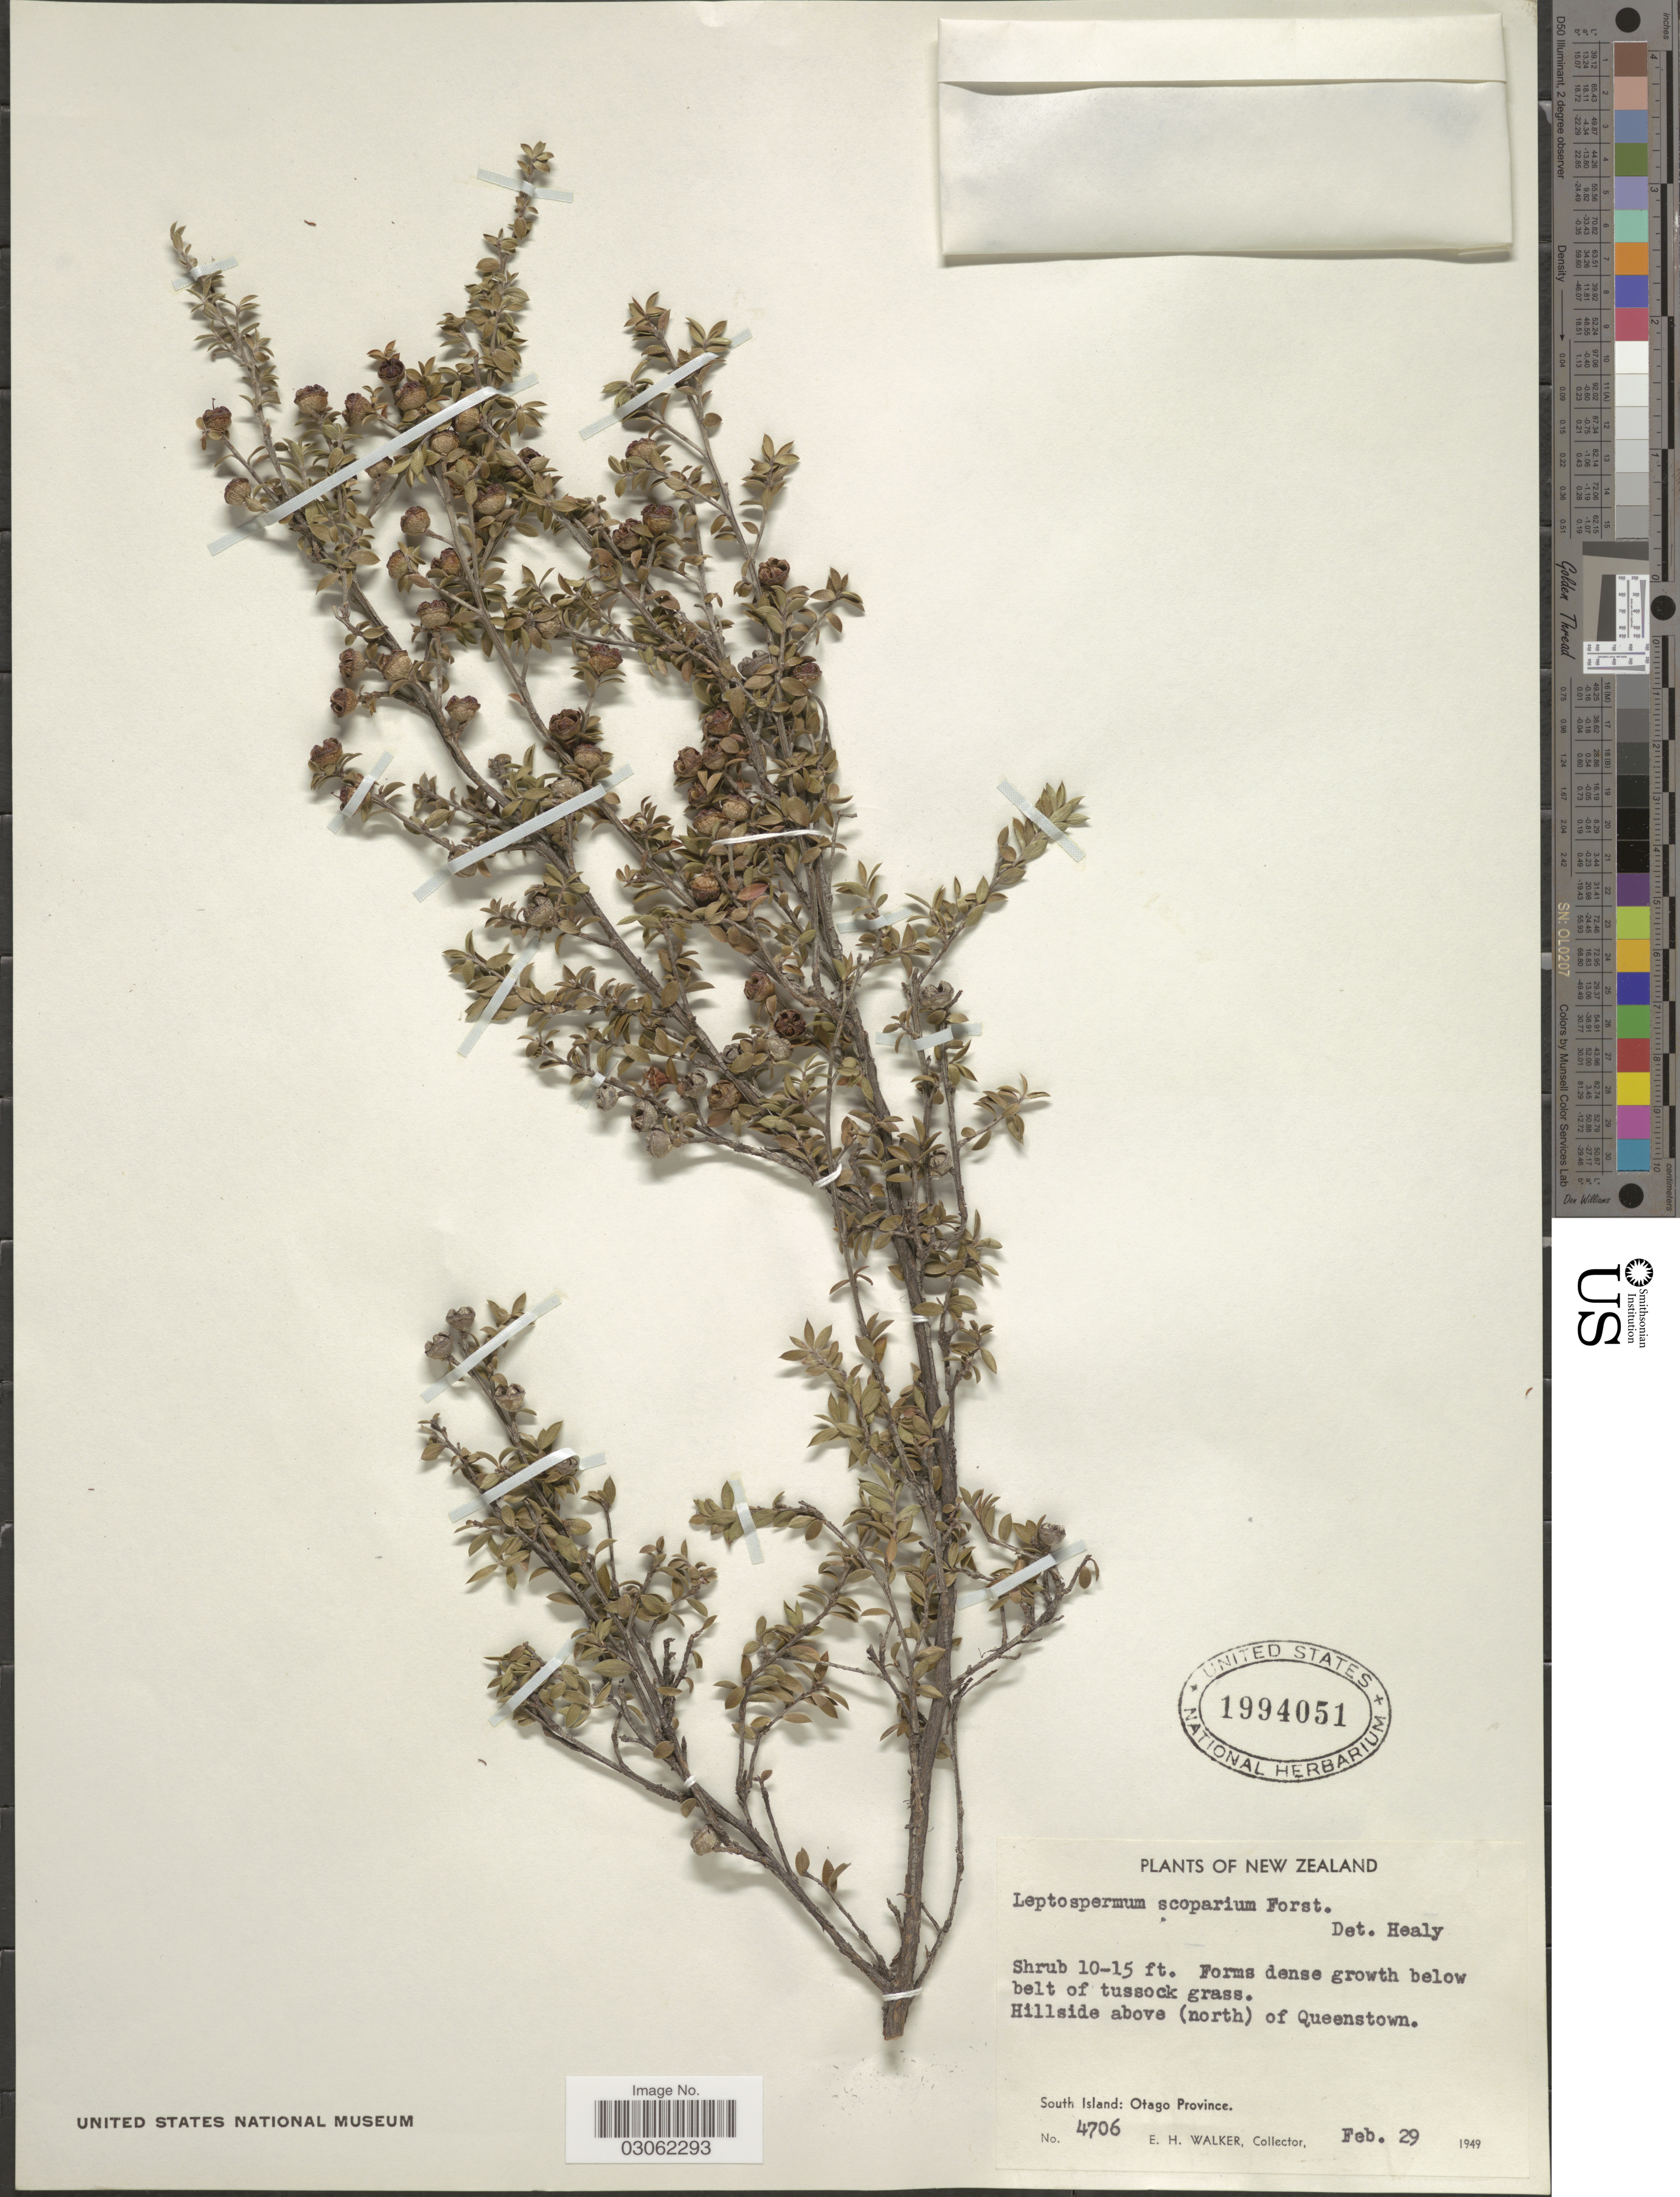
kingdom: Plantae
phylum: Tracheophyta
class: Magnoliopsida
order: Myrtales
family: Myrtaceae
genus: Leptospermum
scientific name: Leptospermum scoparium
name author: J.R. Forst. & G. Forst.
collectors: E. H. Walker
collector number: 4706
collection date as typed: Transcribed d/m/y: 29/2/1949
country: New Zealand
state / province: Otago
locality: Hillside above (north) of Queenstown. South Island: Otago Province.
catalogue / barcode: US 1994051